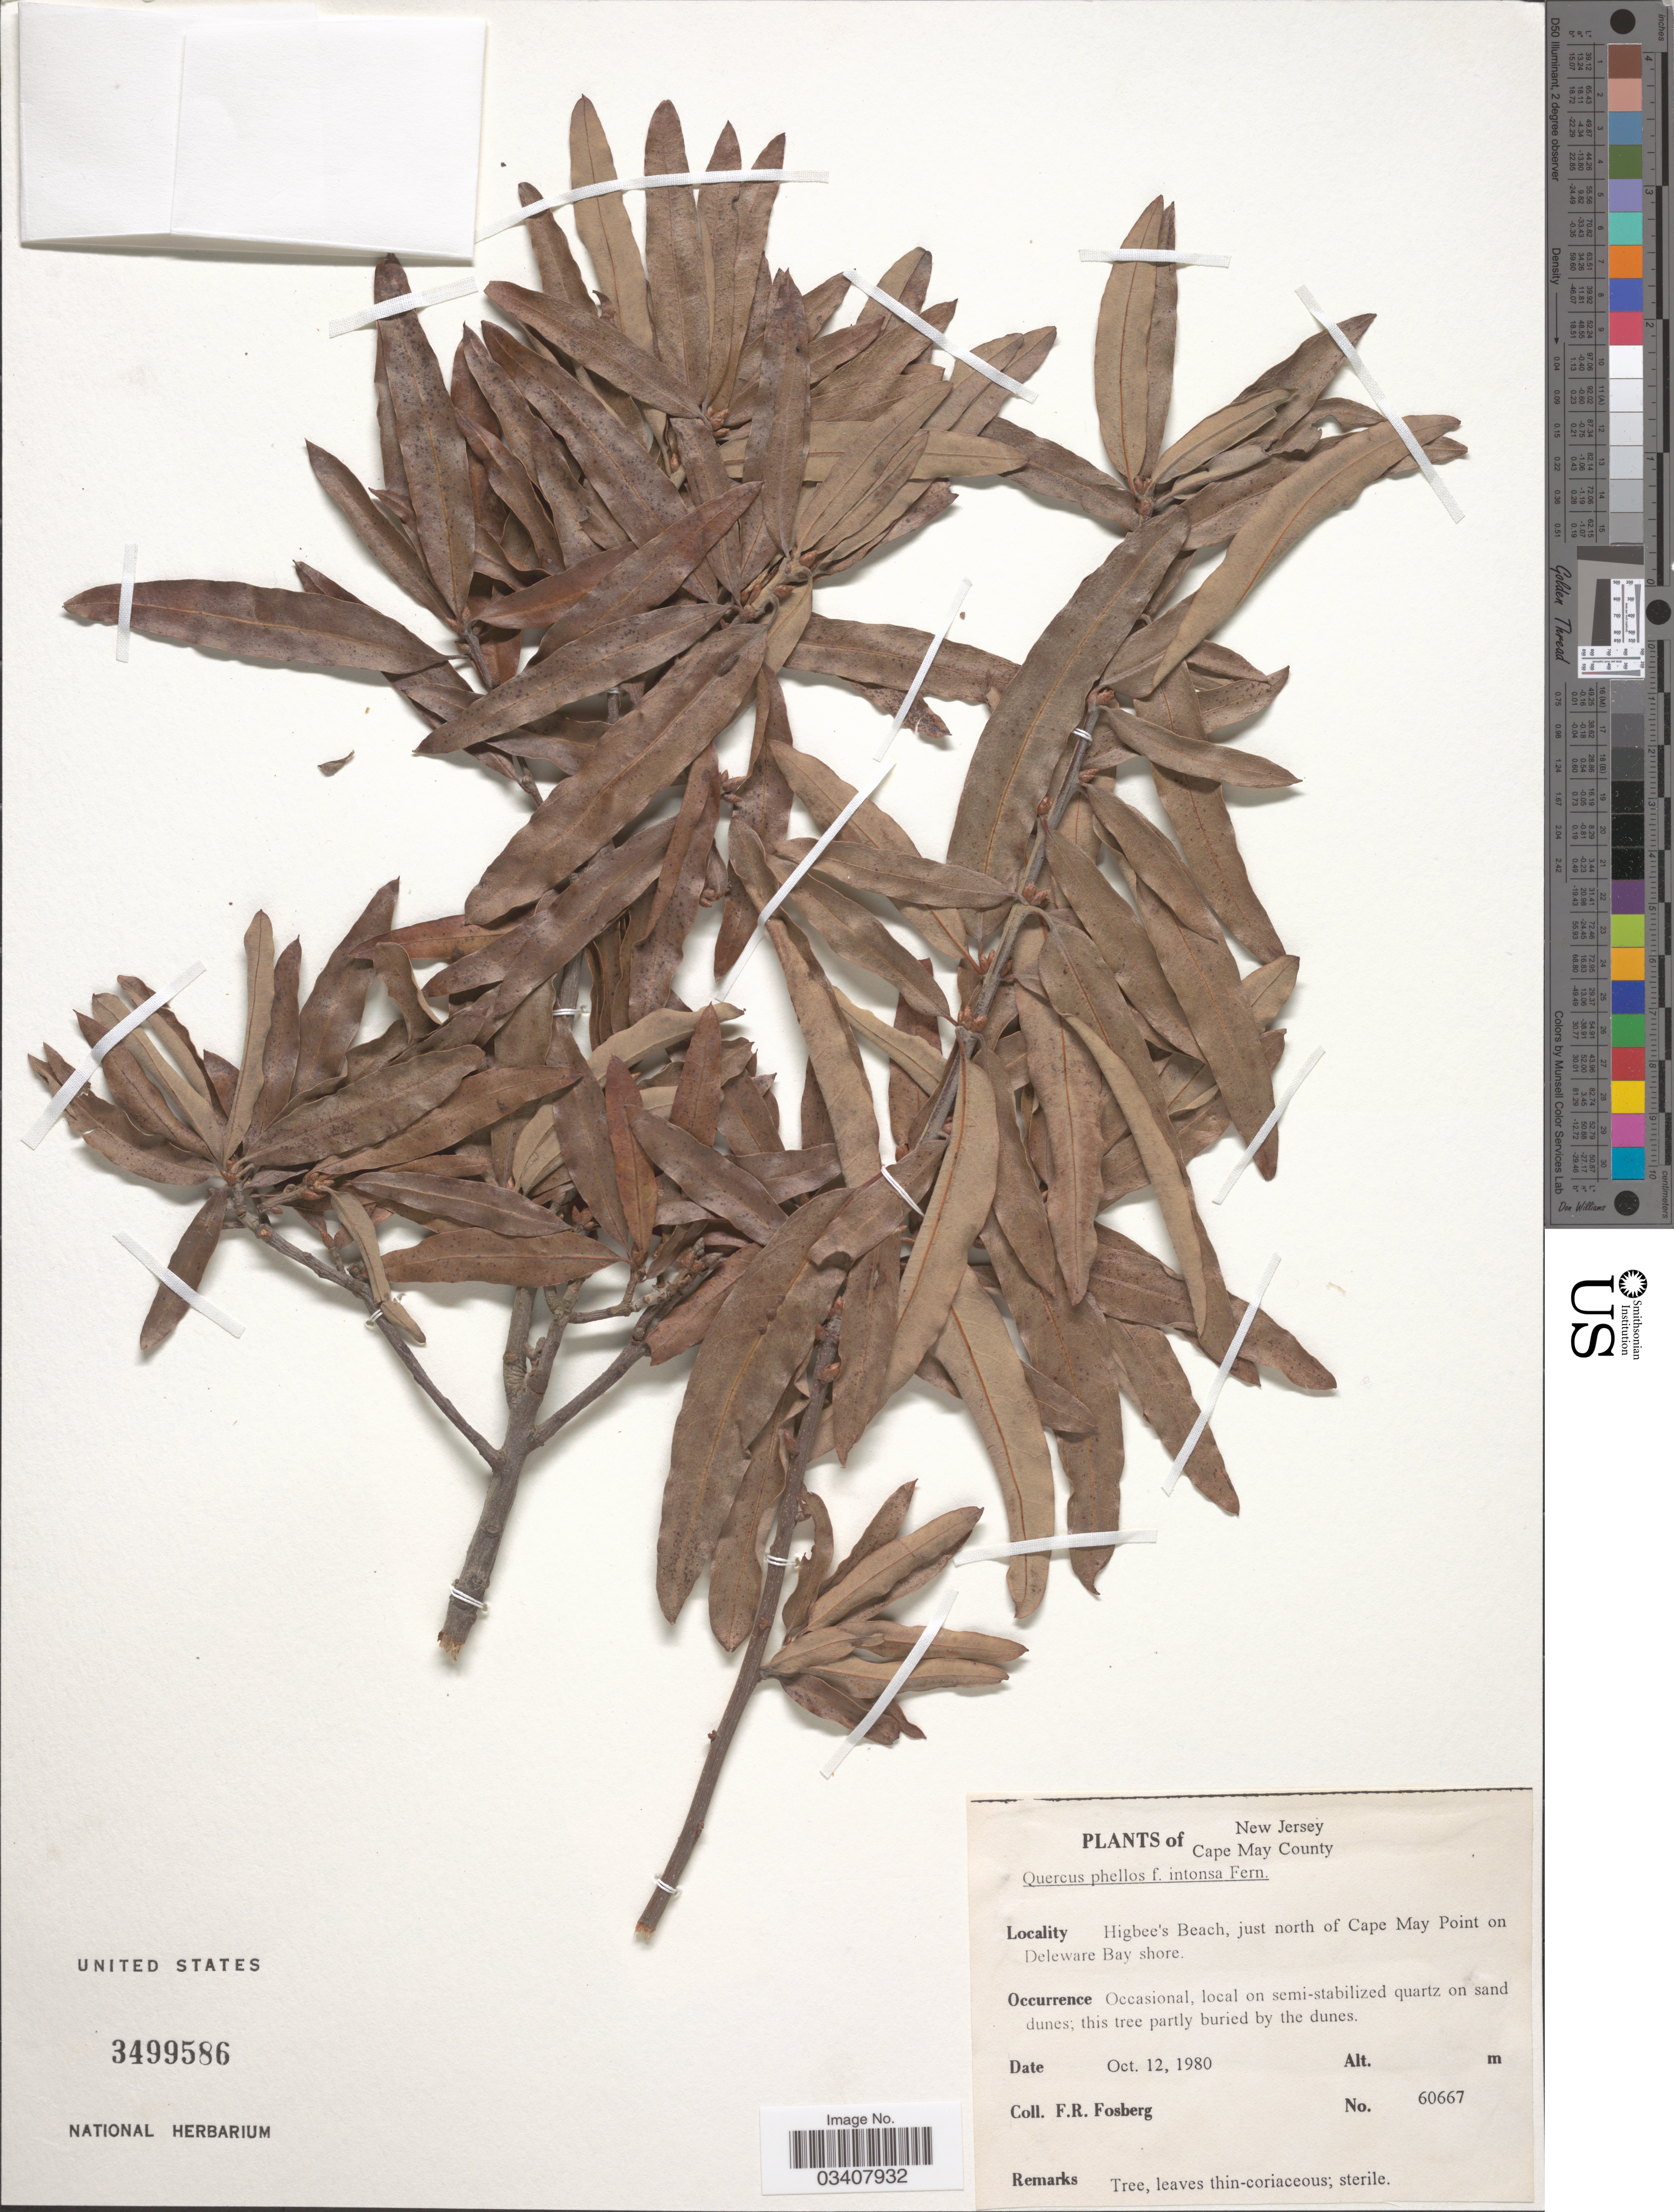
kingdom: Plantae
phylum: Tracheophyta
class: Magnoliopsida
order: Fagales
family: Fagaceae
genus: Quercus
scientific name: Quercus phellos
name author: L.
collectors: F. R. Fosberg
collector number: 60667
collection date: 1980-10-12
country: United States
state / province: New Jersey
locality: Cape May County. Higbee's Beach, just north of Cape May Point on Delaware Bay shore.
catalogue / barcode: US 3499586